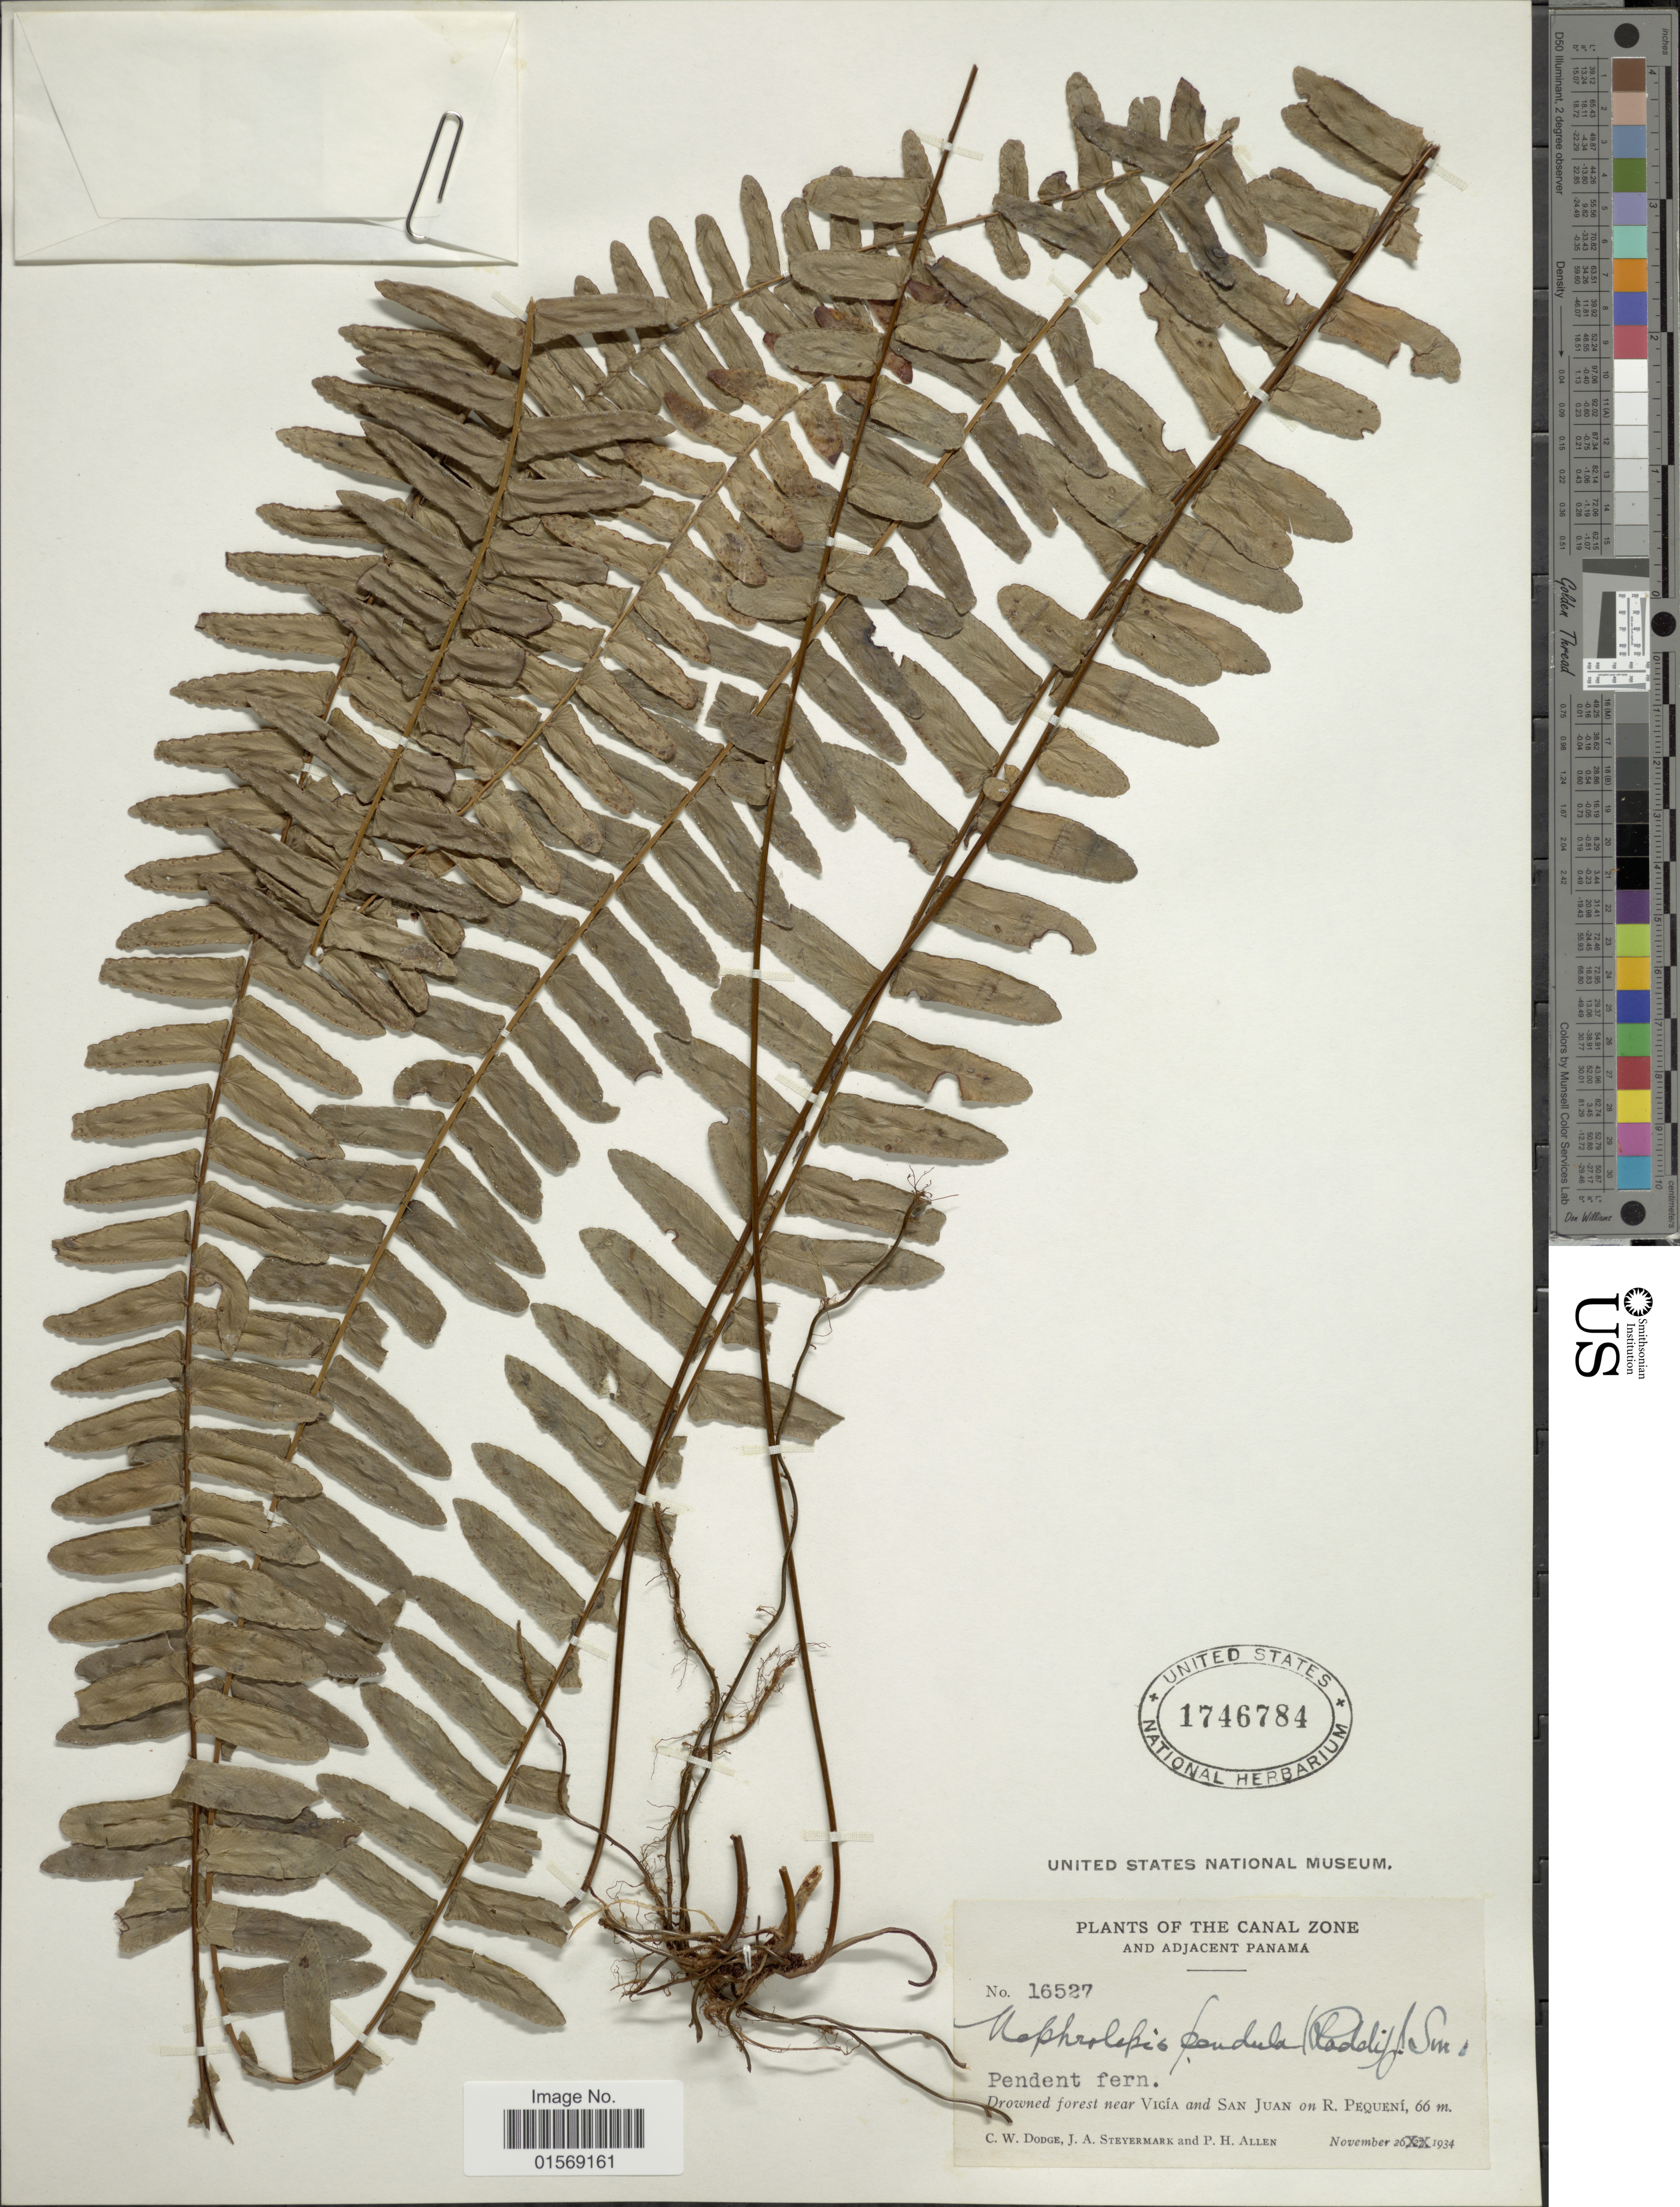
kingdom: Plantae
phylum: Tracheophyta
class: Polypodiopsida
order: Polypodiales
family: Nephrolepidaceae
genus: Nephrolepis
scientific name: Nephrolepis pendula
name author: (Raddi) J. Sm.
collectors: C. Dodge, J. Steyermark & P. H. Allen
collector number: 16527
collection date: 1934-11-26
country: Panama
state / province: Colón / Panamá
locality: Canal Zone, and adjacent Panama. Drowned forest near Vigia and San Juan on R. Pequeni.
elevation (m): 66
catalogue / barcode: US 1746784